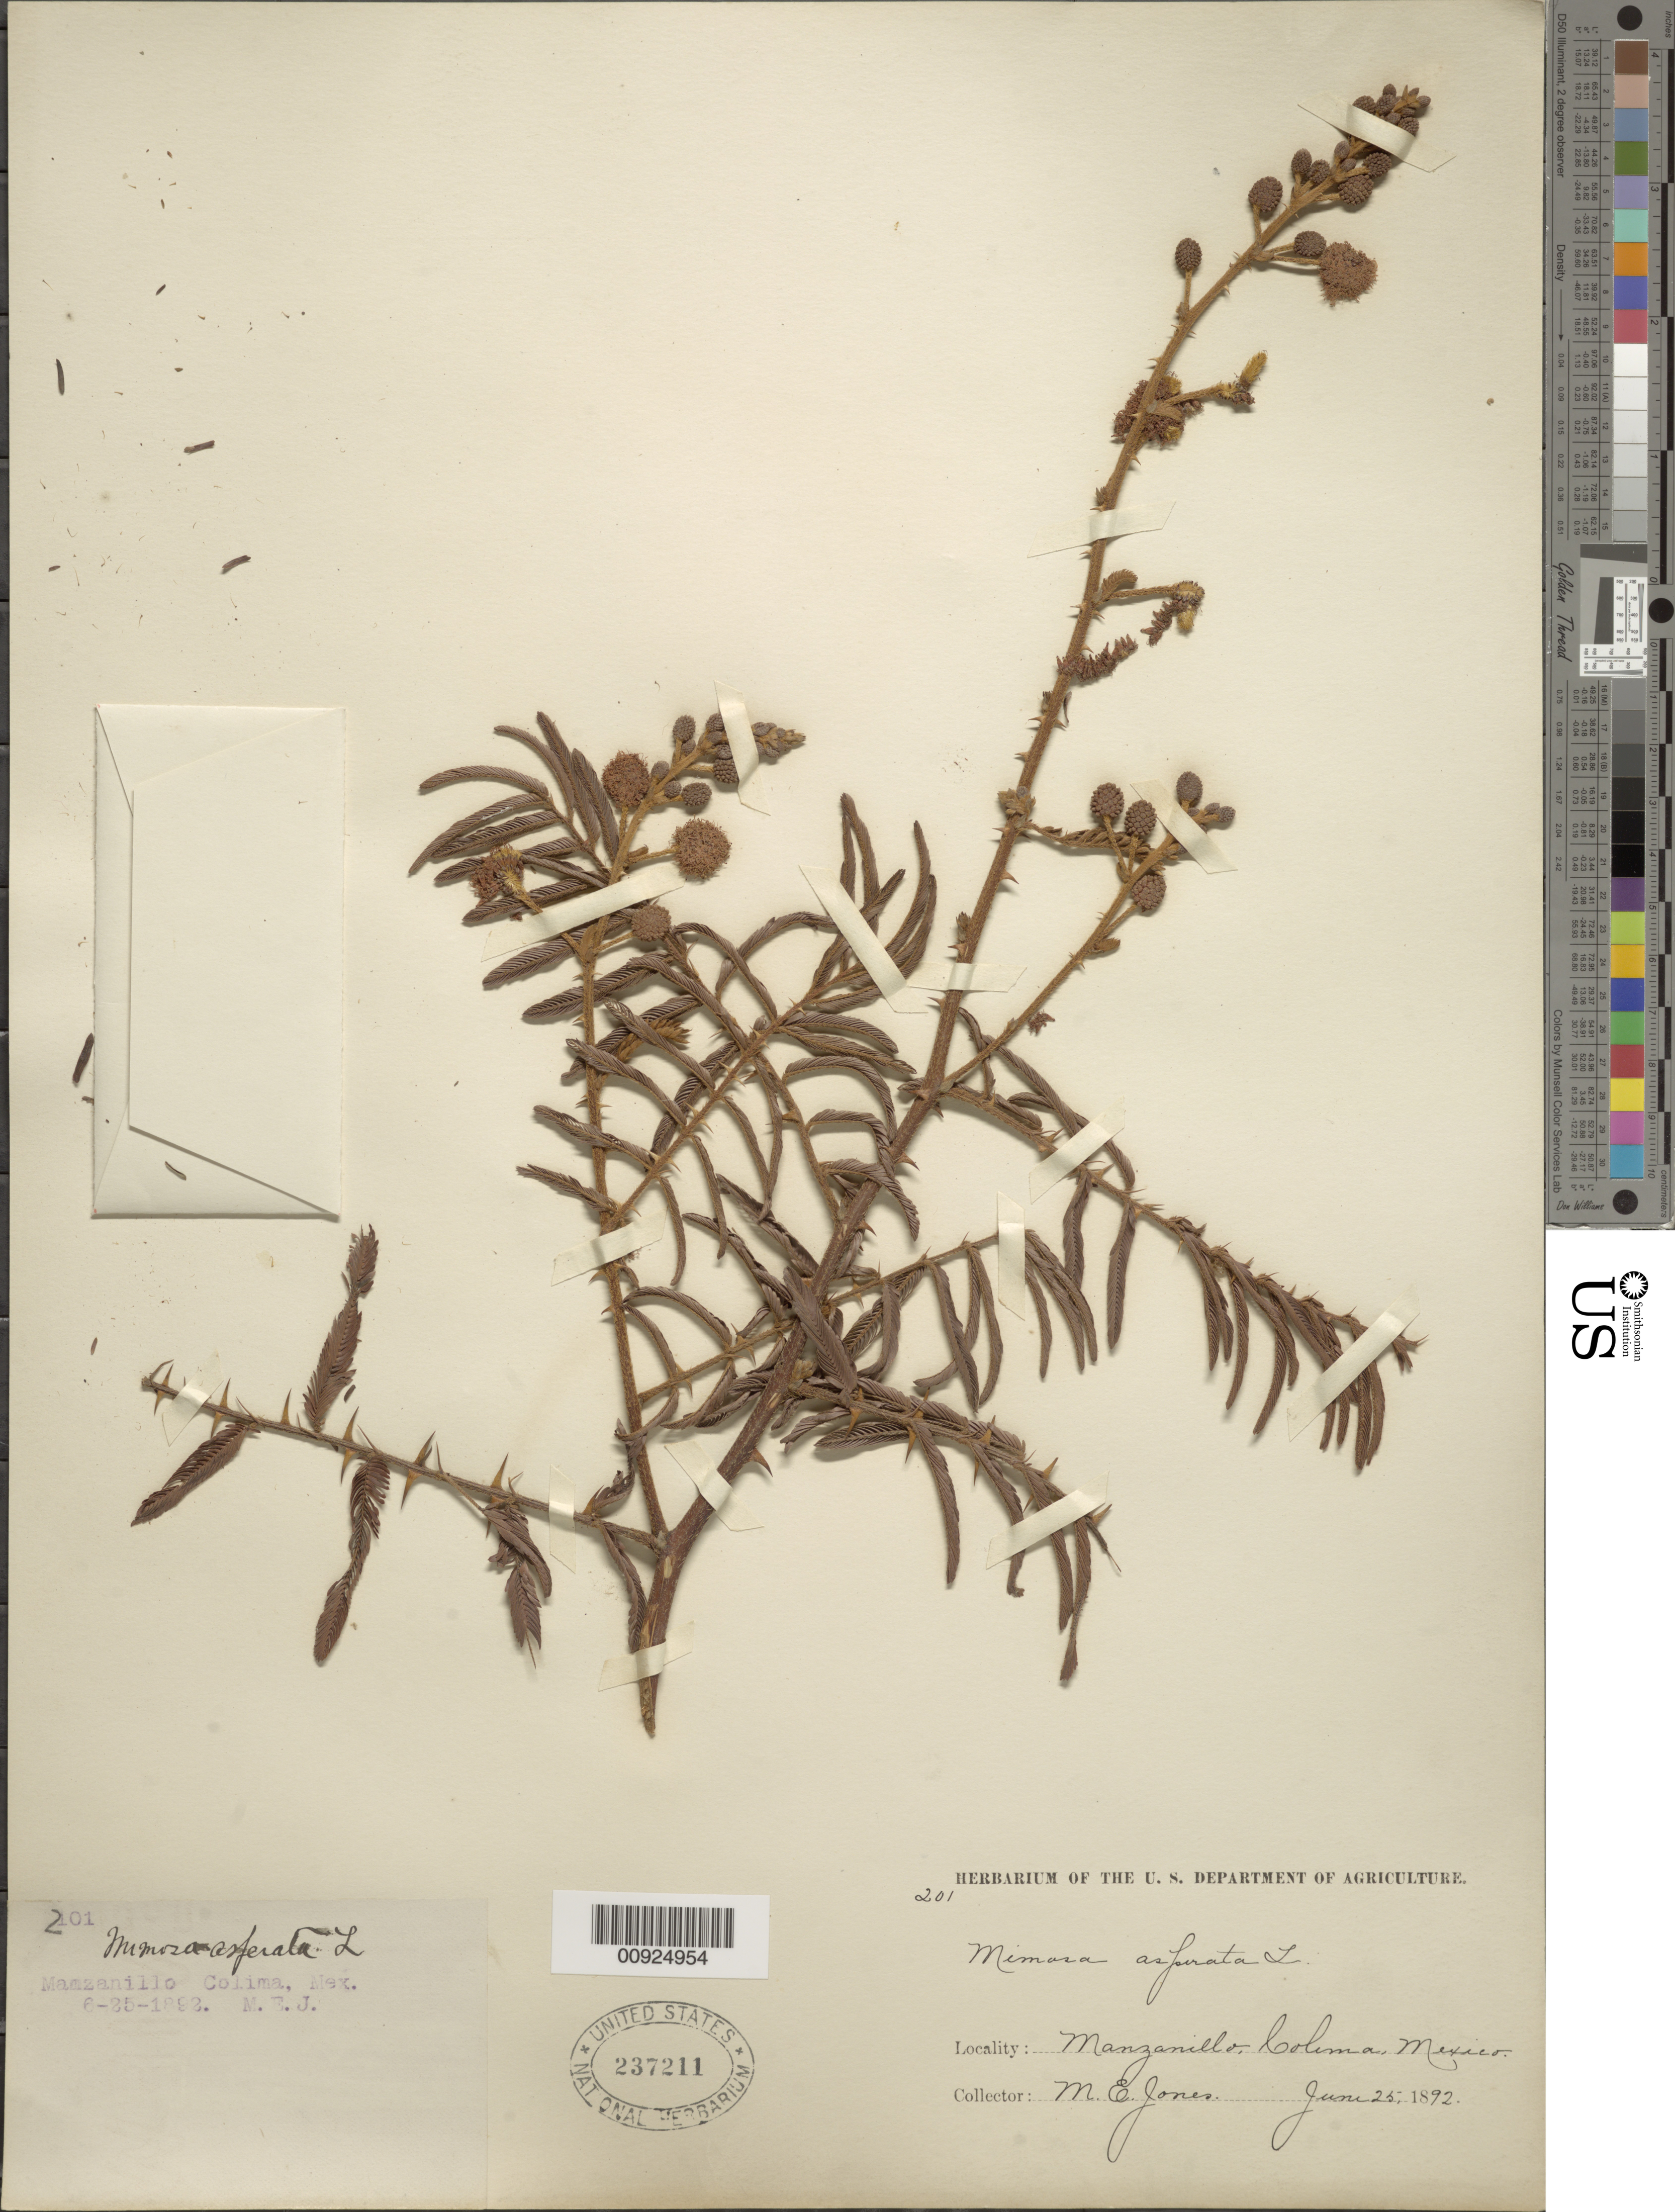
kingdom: Plantae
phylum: Tracheophyta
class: Magnoliopsida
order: Fabales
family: Fabaceae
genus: Mimosa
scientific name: Mimosa pigra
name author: L.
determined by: Strong, Mark T., (BOT), Smithsonian Institution - National Museum of Natural History (UNITED STATES)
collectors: M. E. Jones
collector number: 201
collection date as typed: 25 Jun 1892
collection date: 1892-06-25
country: Mexico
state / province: Colima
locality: Manzanillo, Colima.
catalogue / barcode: US 237211